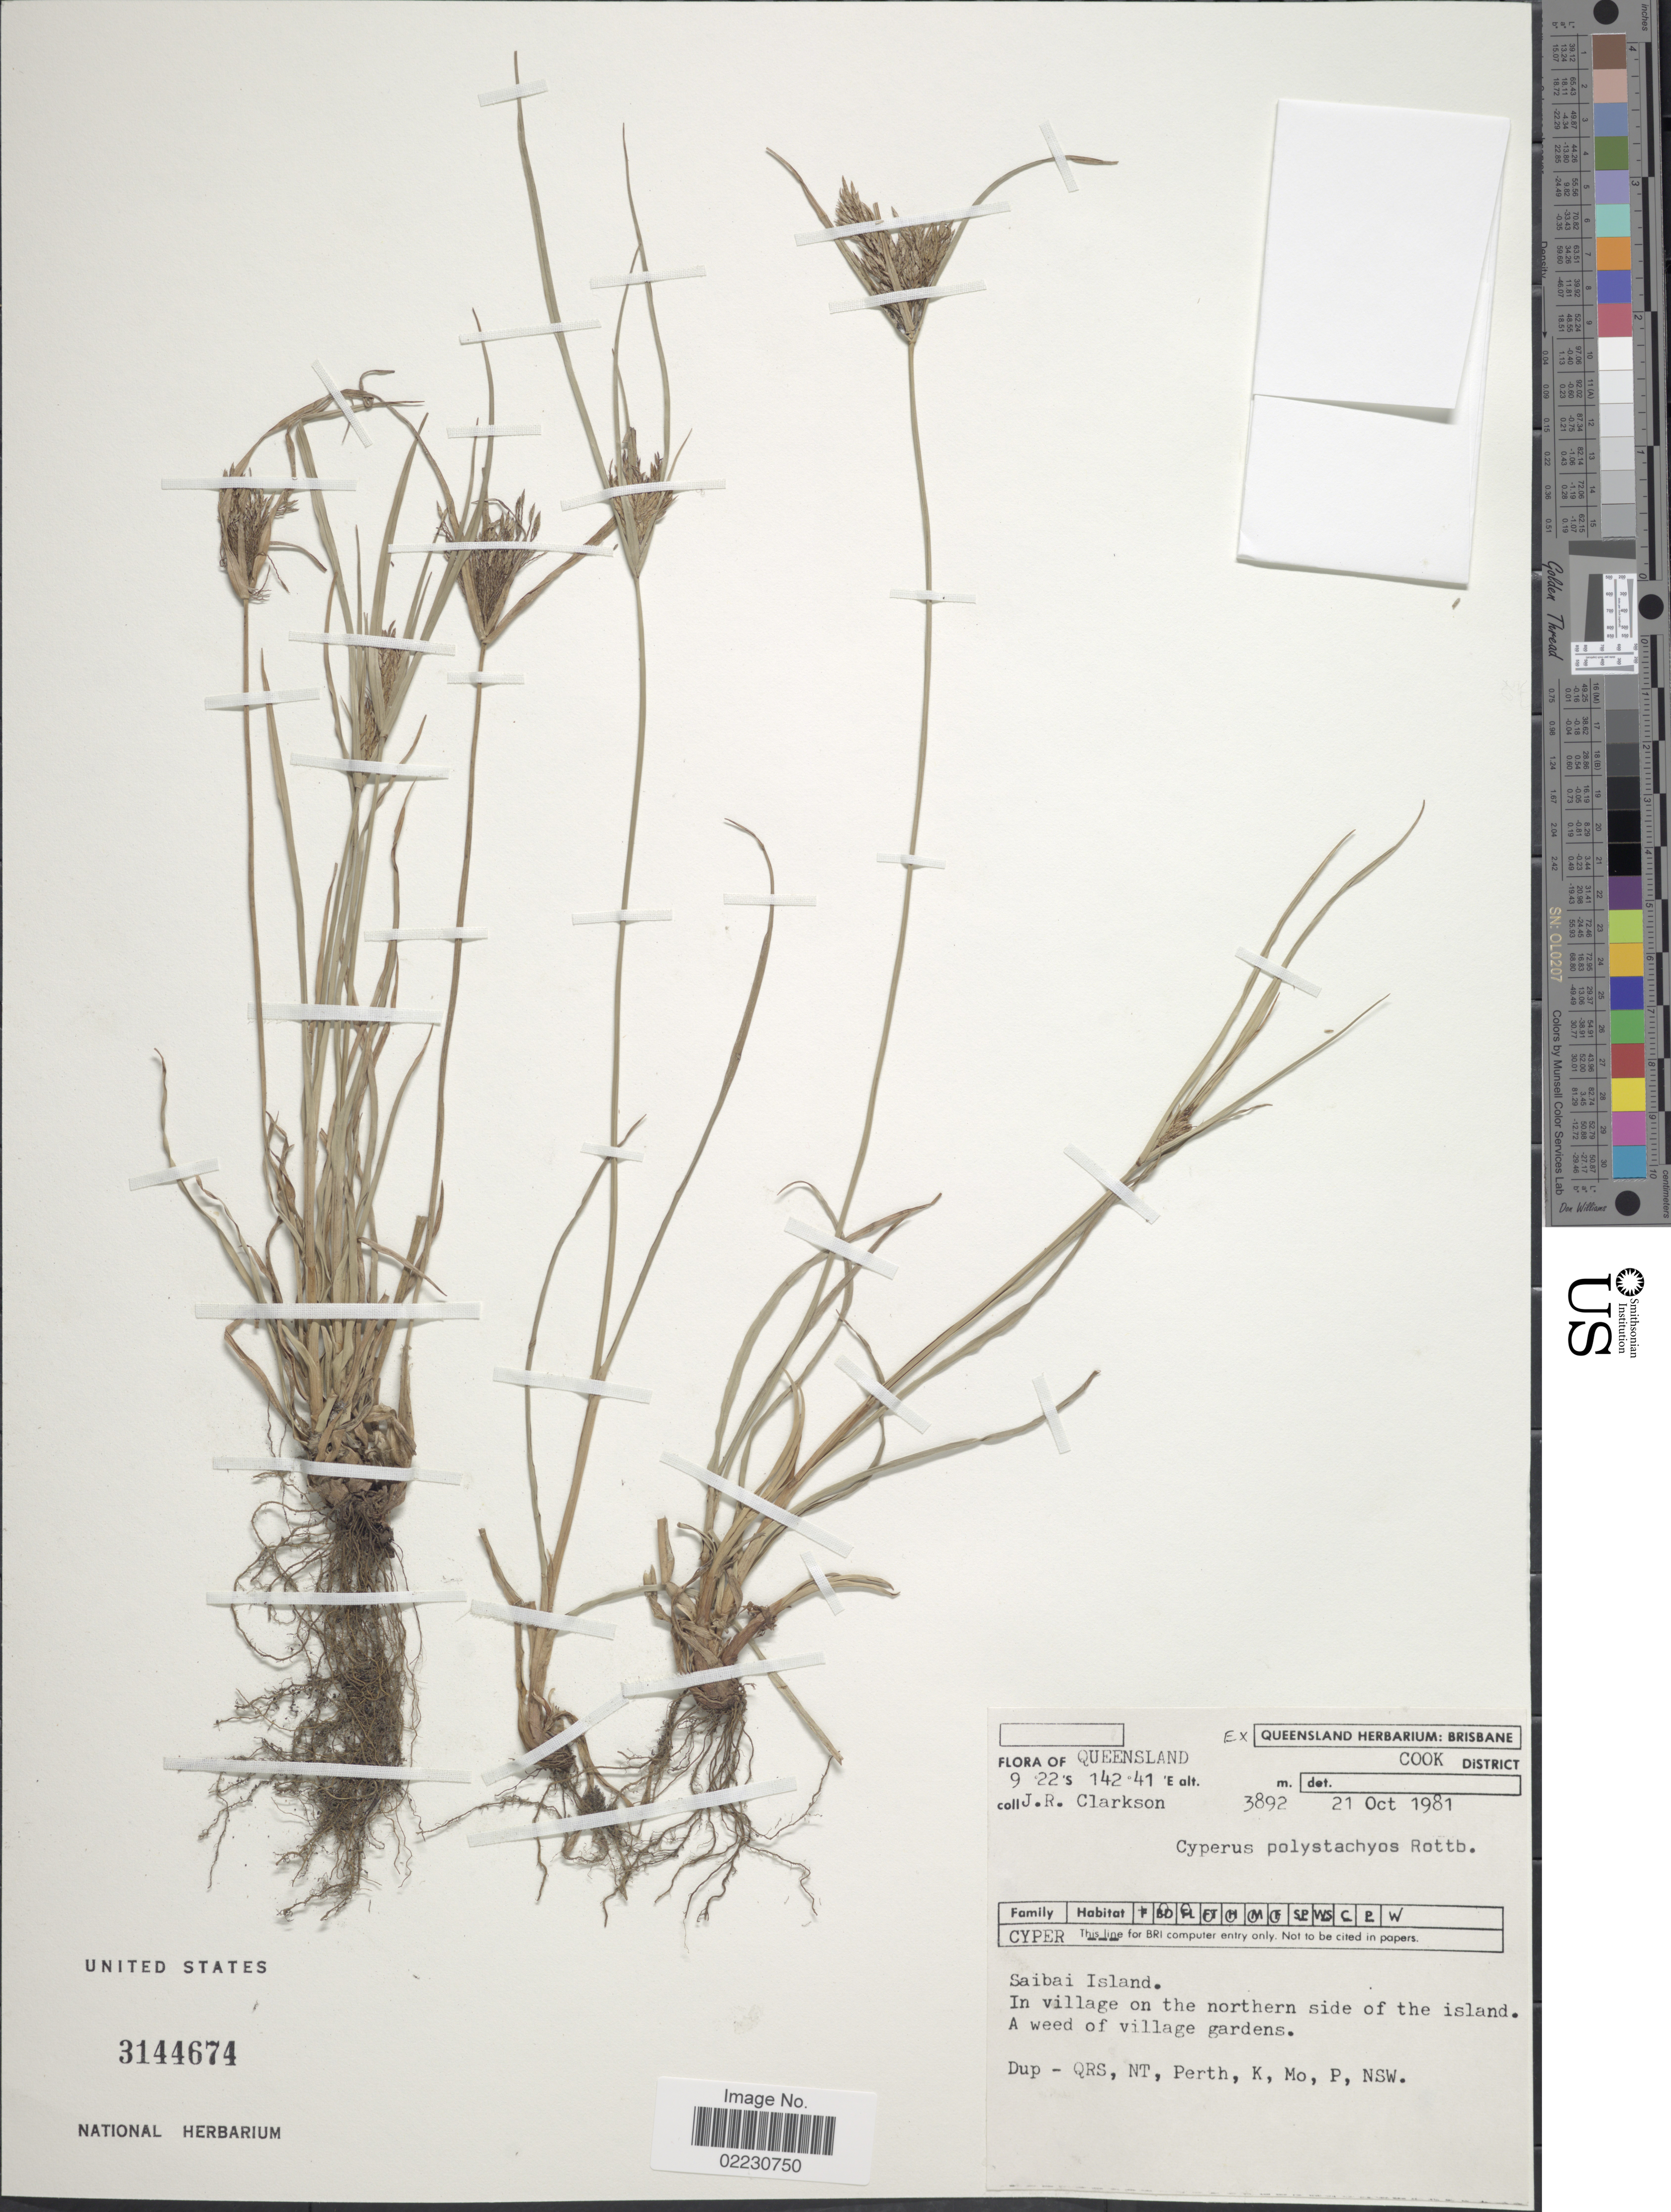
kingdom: Plantae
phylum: Tracheophyta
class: Liliopsida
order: Poales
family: Cyperaceae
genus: Cyperus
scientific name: Cyperus polystachyos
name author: Rottb.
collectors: J. Clarkson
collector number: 3892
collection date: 1981-10-21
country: Australia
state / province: Queensland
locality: Cook District, Saibai Island, in village on the northern side of the island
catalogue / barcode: US 3144674